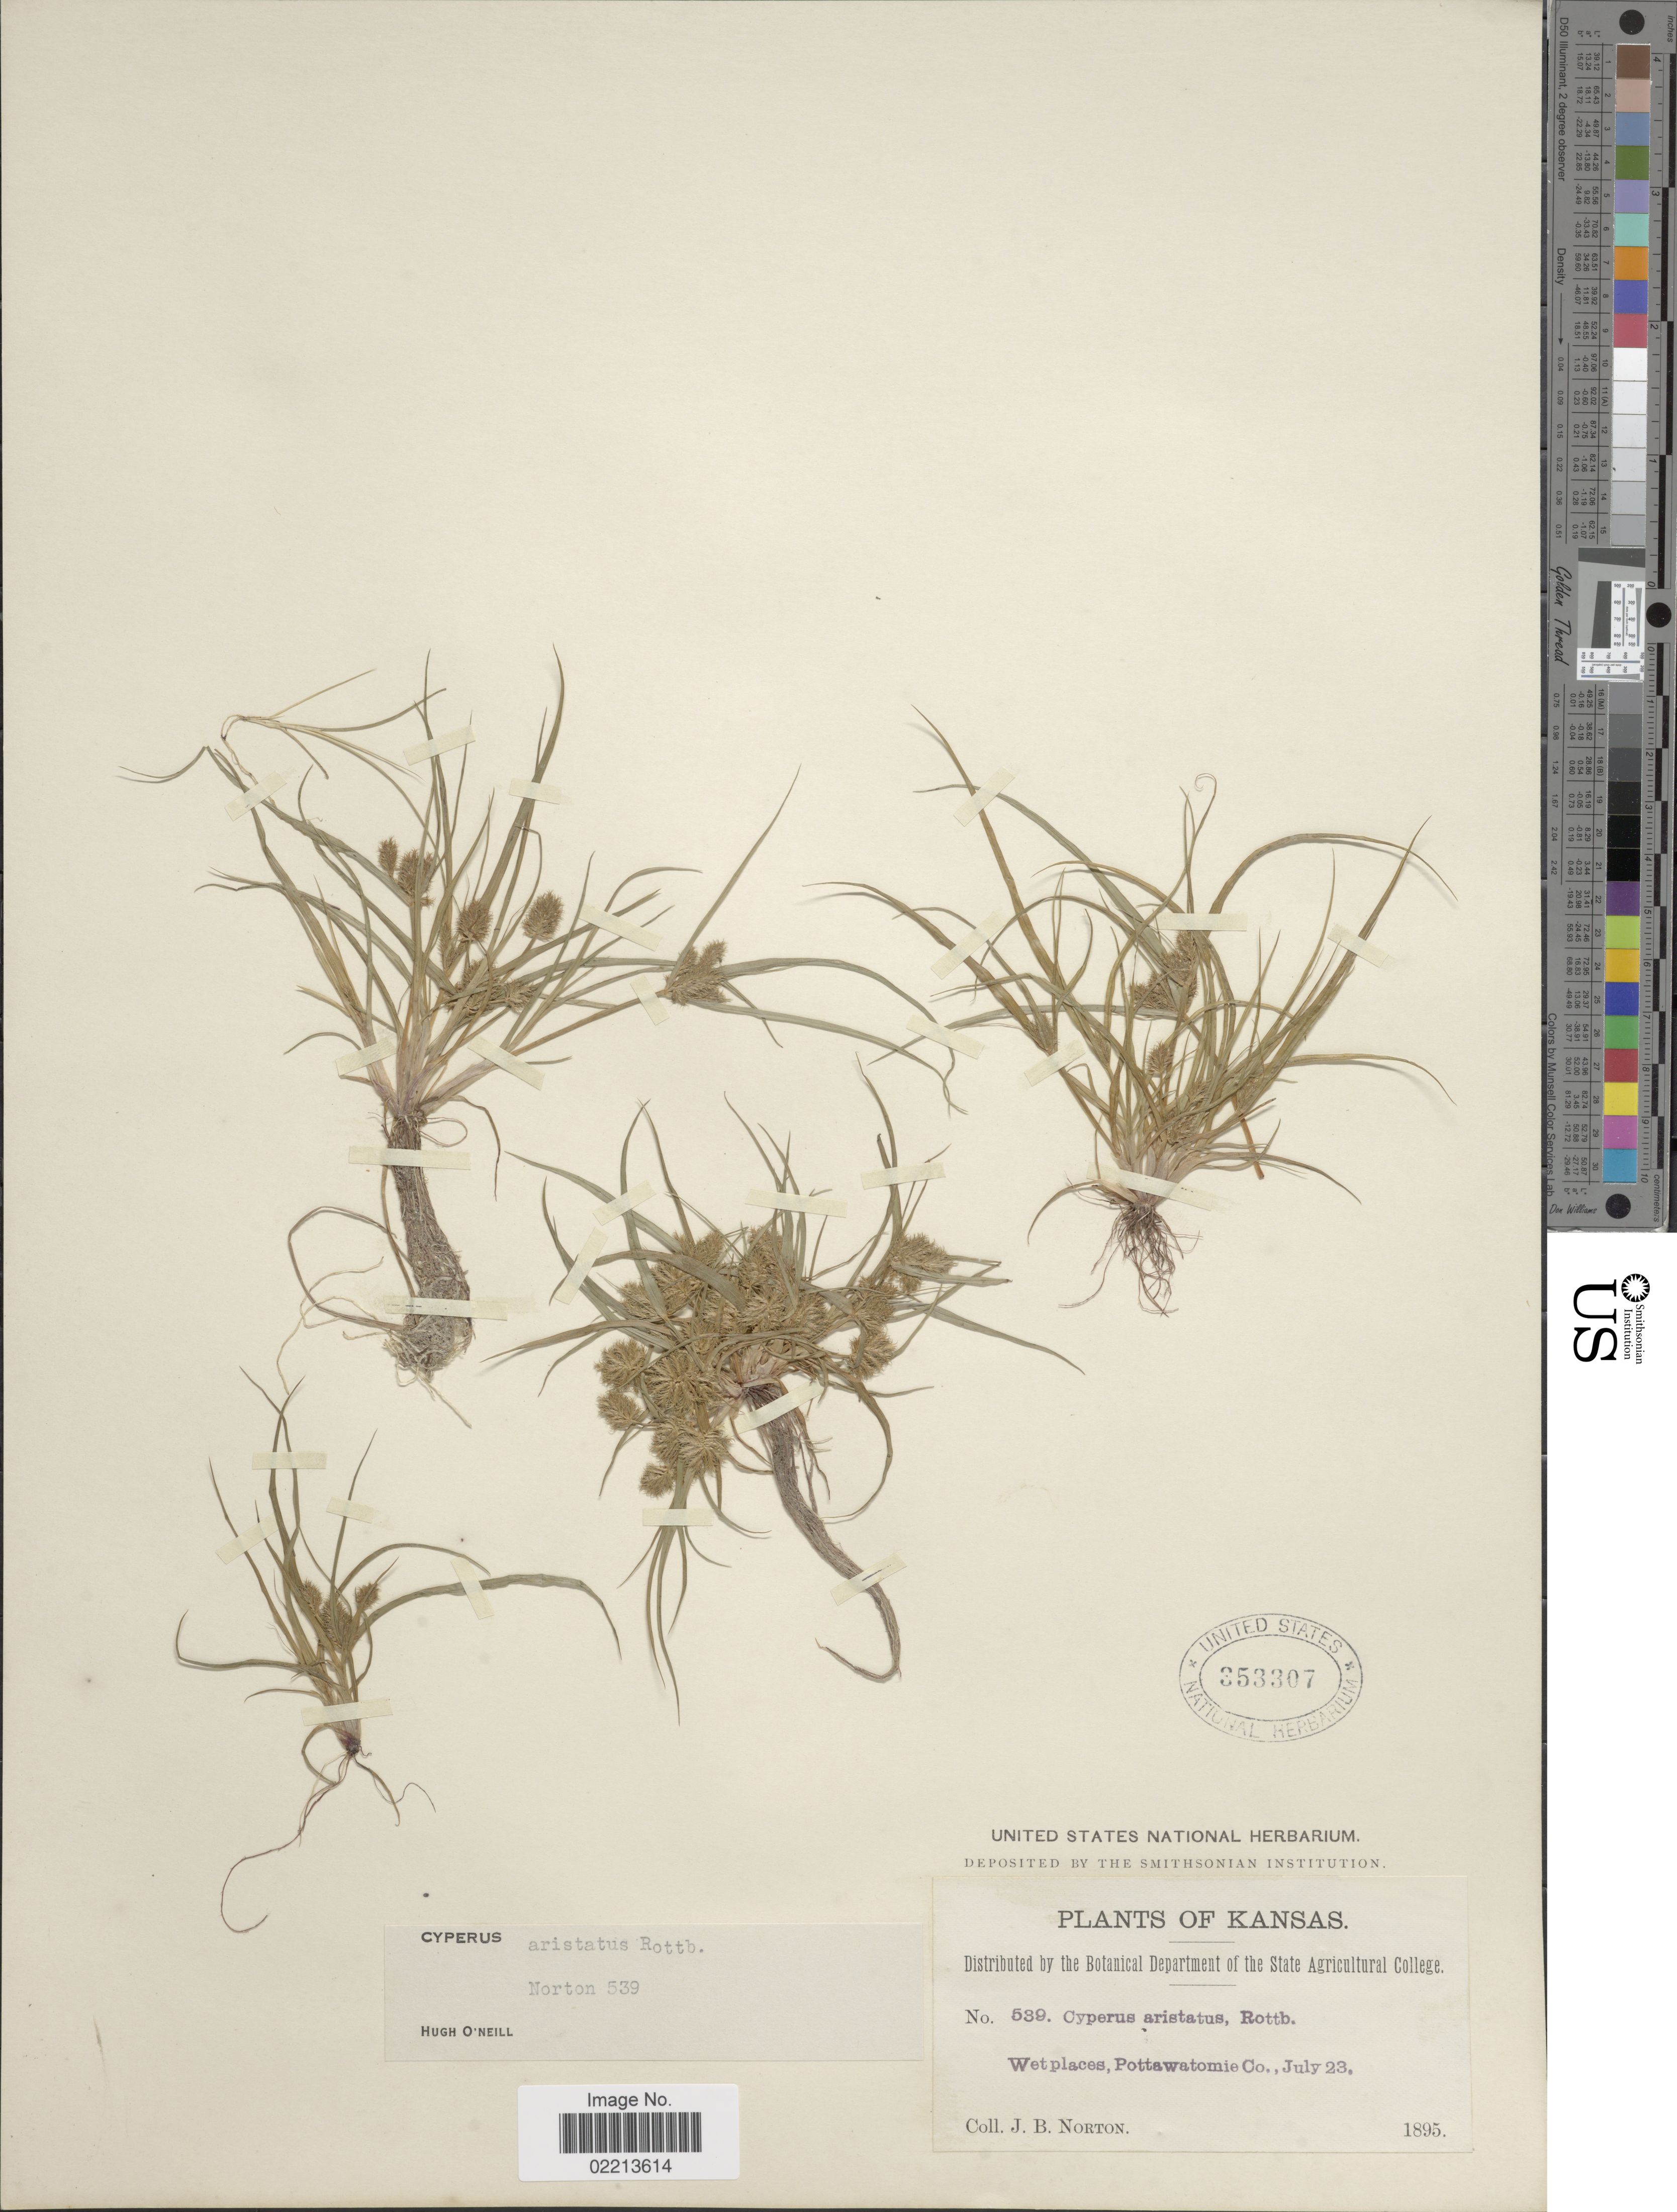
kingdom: Plantae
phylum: Tracheophyta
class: Liliopsida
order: Poales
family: Cyperaceae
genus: Cyperus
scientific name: Cyperus squarrosus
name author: L.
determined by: Strong, Mark T., (BOT), Smithsonian Institution - National Museum of Natural History (UNITED STATES)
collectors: J. B. Norton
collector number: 539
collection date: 1895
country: United States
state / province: Kansas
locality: Wet places, Pottawatomie Co.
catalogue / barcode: US 353307